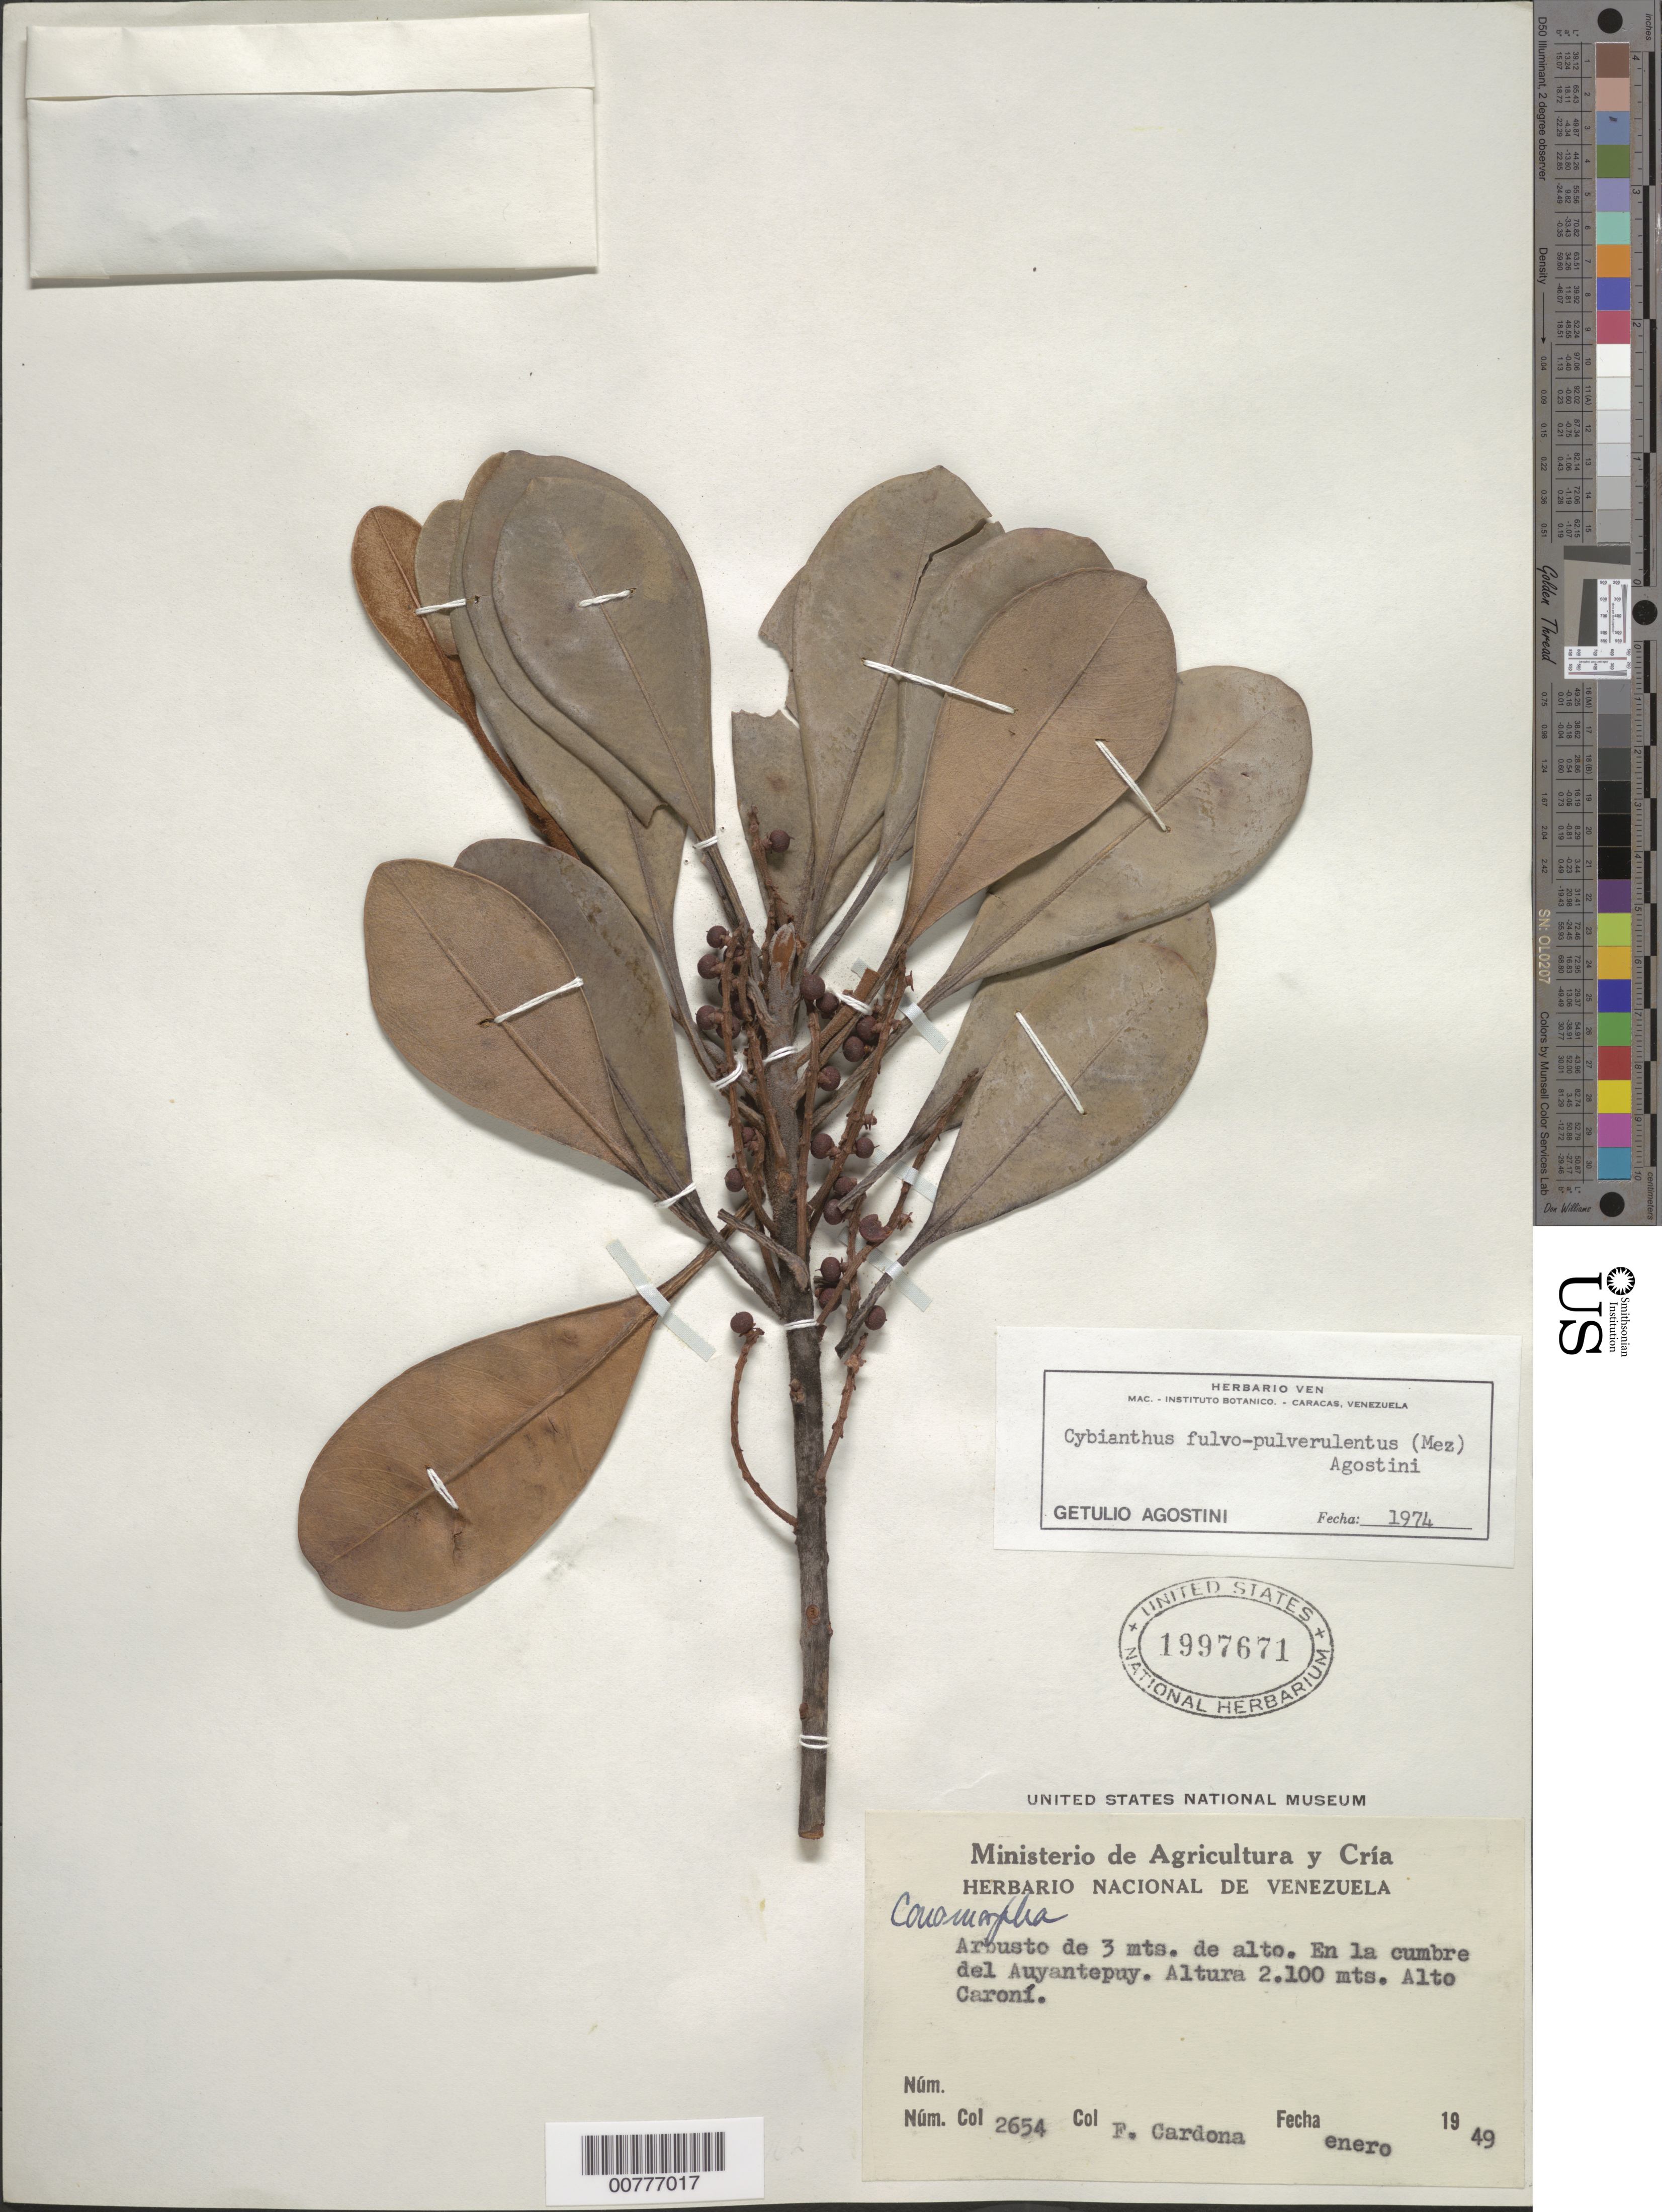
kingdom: Plantae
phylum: Tracheophyta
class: Magnoliopsida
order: Ericales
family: Primulaceae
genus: Cybianthus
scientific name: Cybianthus fulvopulverulentus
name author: (Mez) G. Agostini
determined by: Agostini, G.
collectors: F. Cardona Puig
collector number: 2654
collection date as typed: Jan-49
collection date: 1949-01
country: Venezuela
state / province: Bolívar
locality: Cerro Auyantepuí, Alto Río Caroní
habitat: Summit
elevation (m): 2100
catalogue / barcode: US 1997671